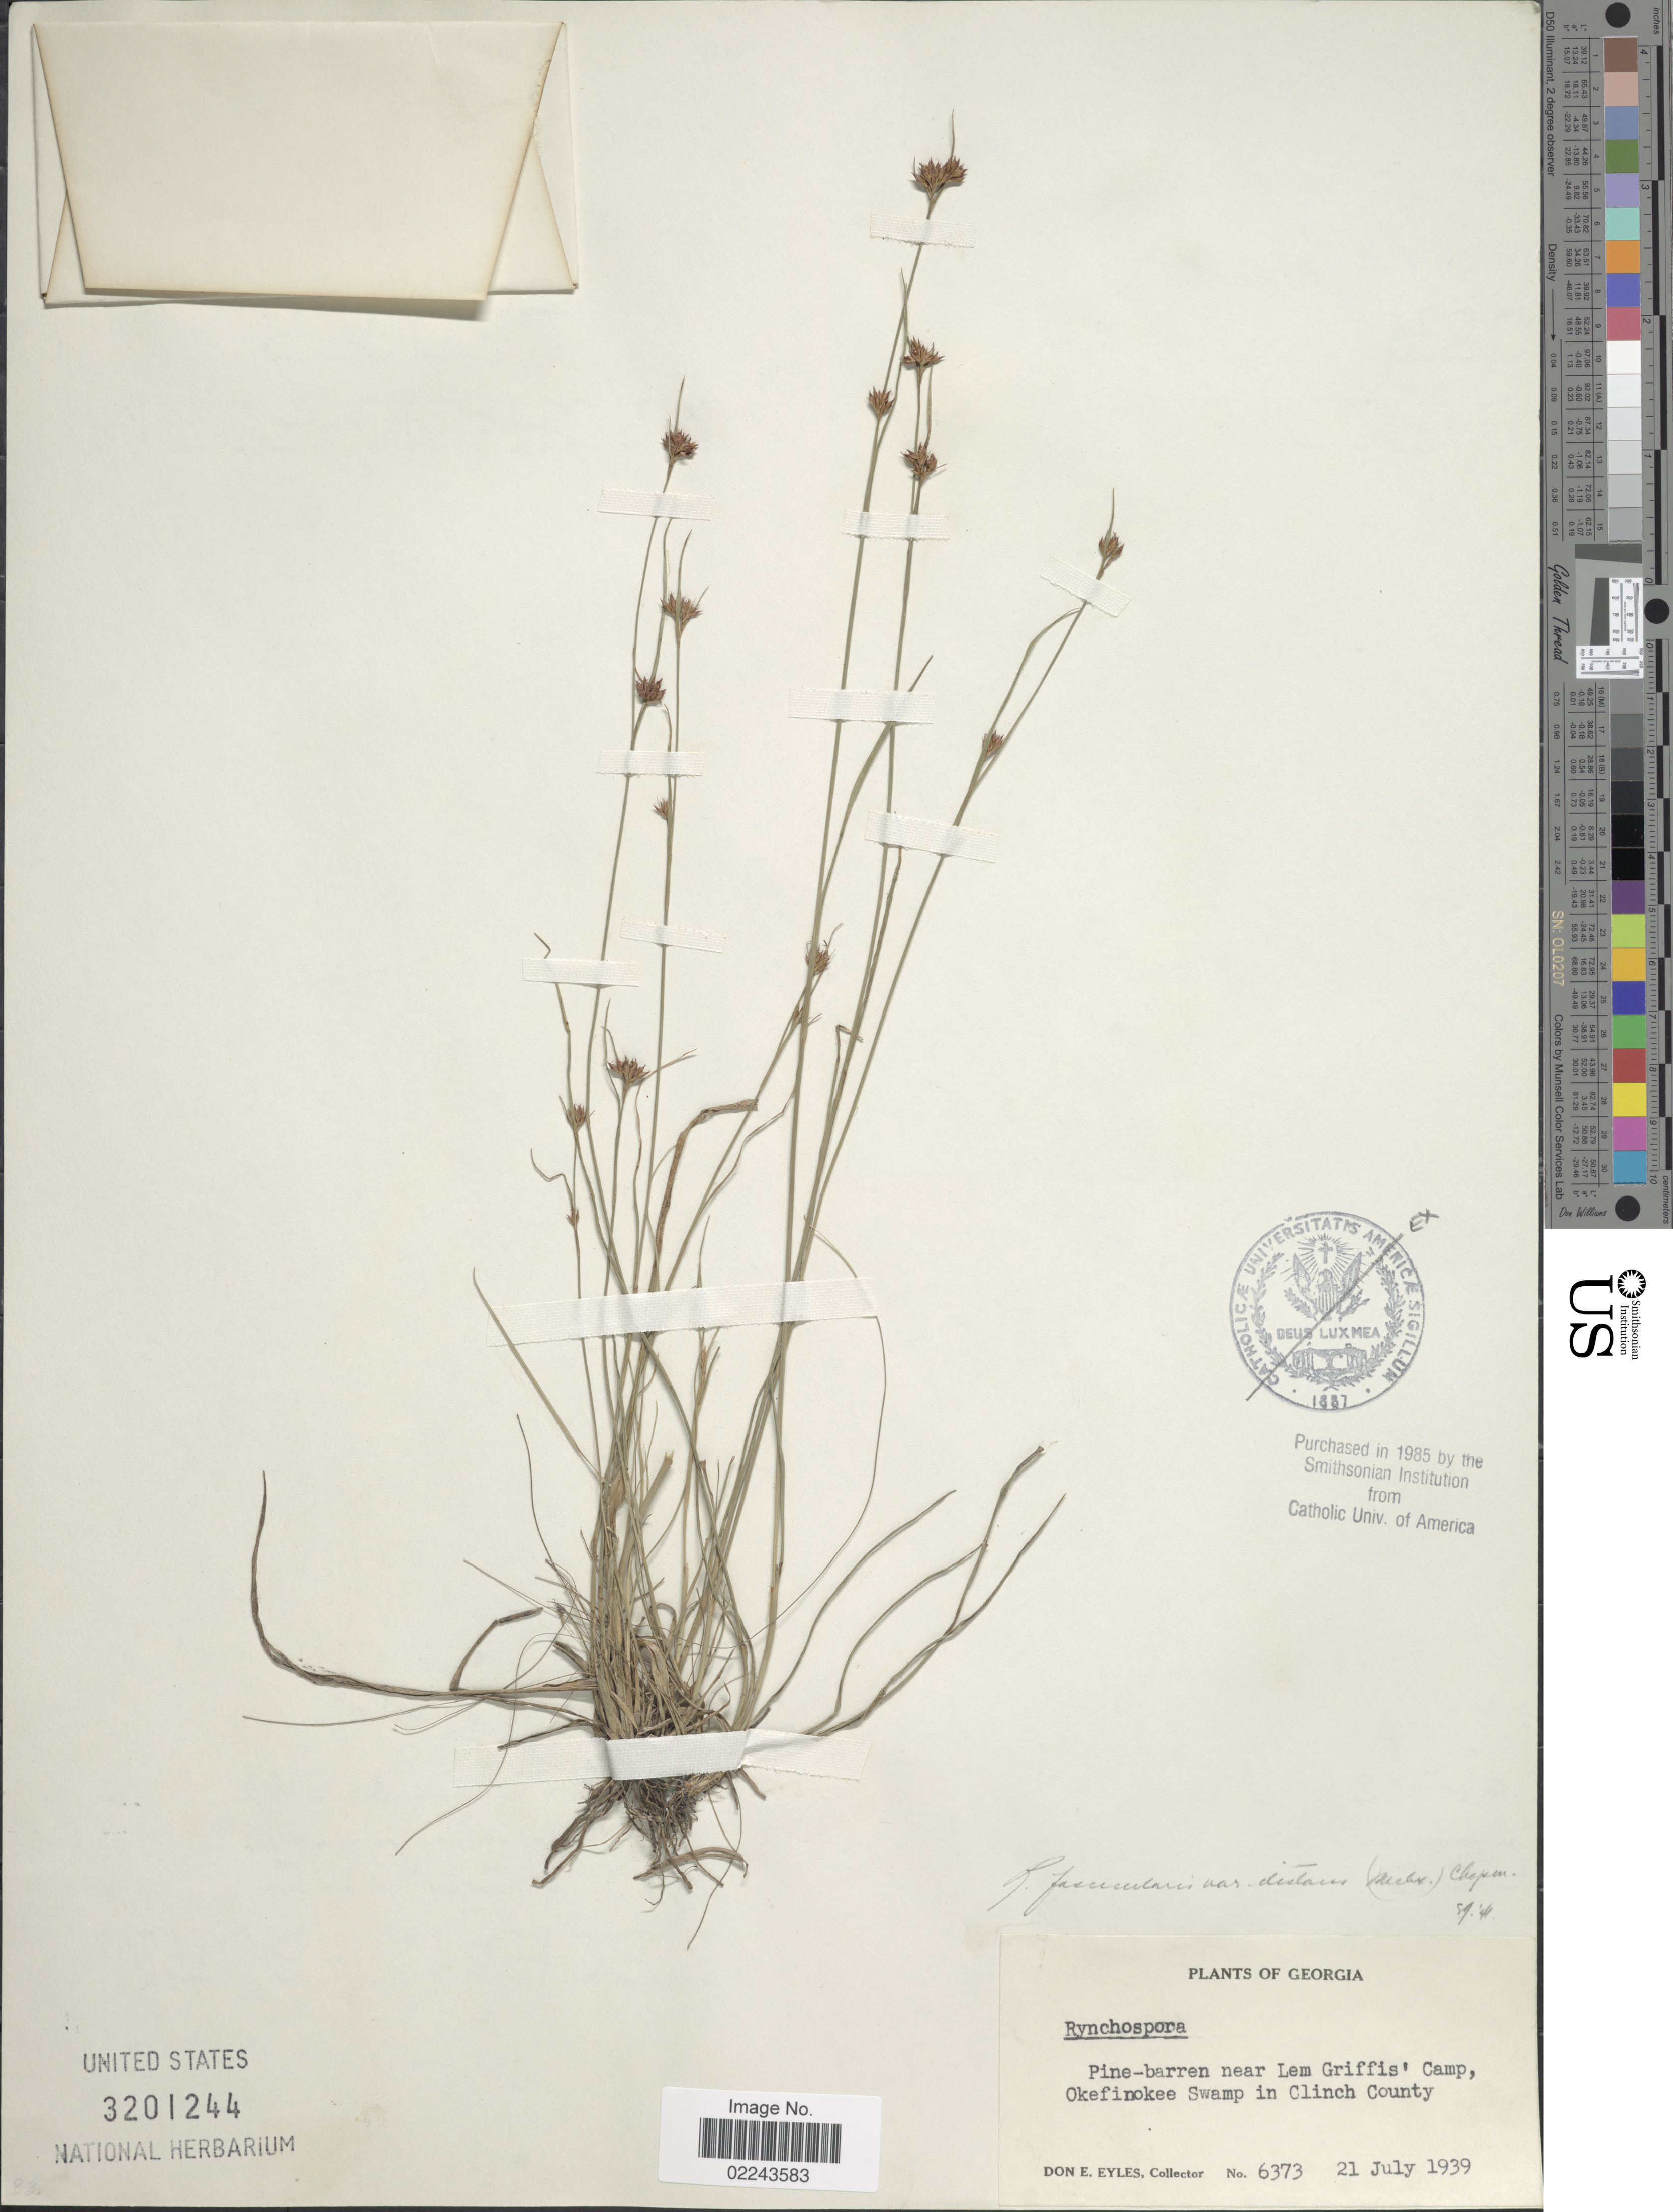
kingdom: Plantae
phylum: Tracheophyta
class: Liliopsida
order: Poales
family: Cyperaceae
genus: Rhynchospora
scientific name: Rhynchospora distans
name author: (Michx.) Vahl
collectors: D. Eyles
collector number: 6373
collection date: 1939-07-21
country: United States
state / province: Georgia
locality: Near Lem Griffis' Camp, Okefinokee Swamp in Clinch County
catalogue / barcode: US 3201244